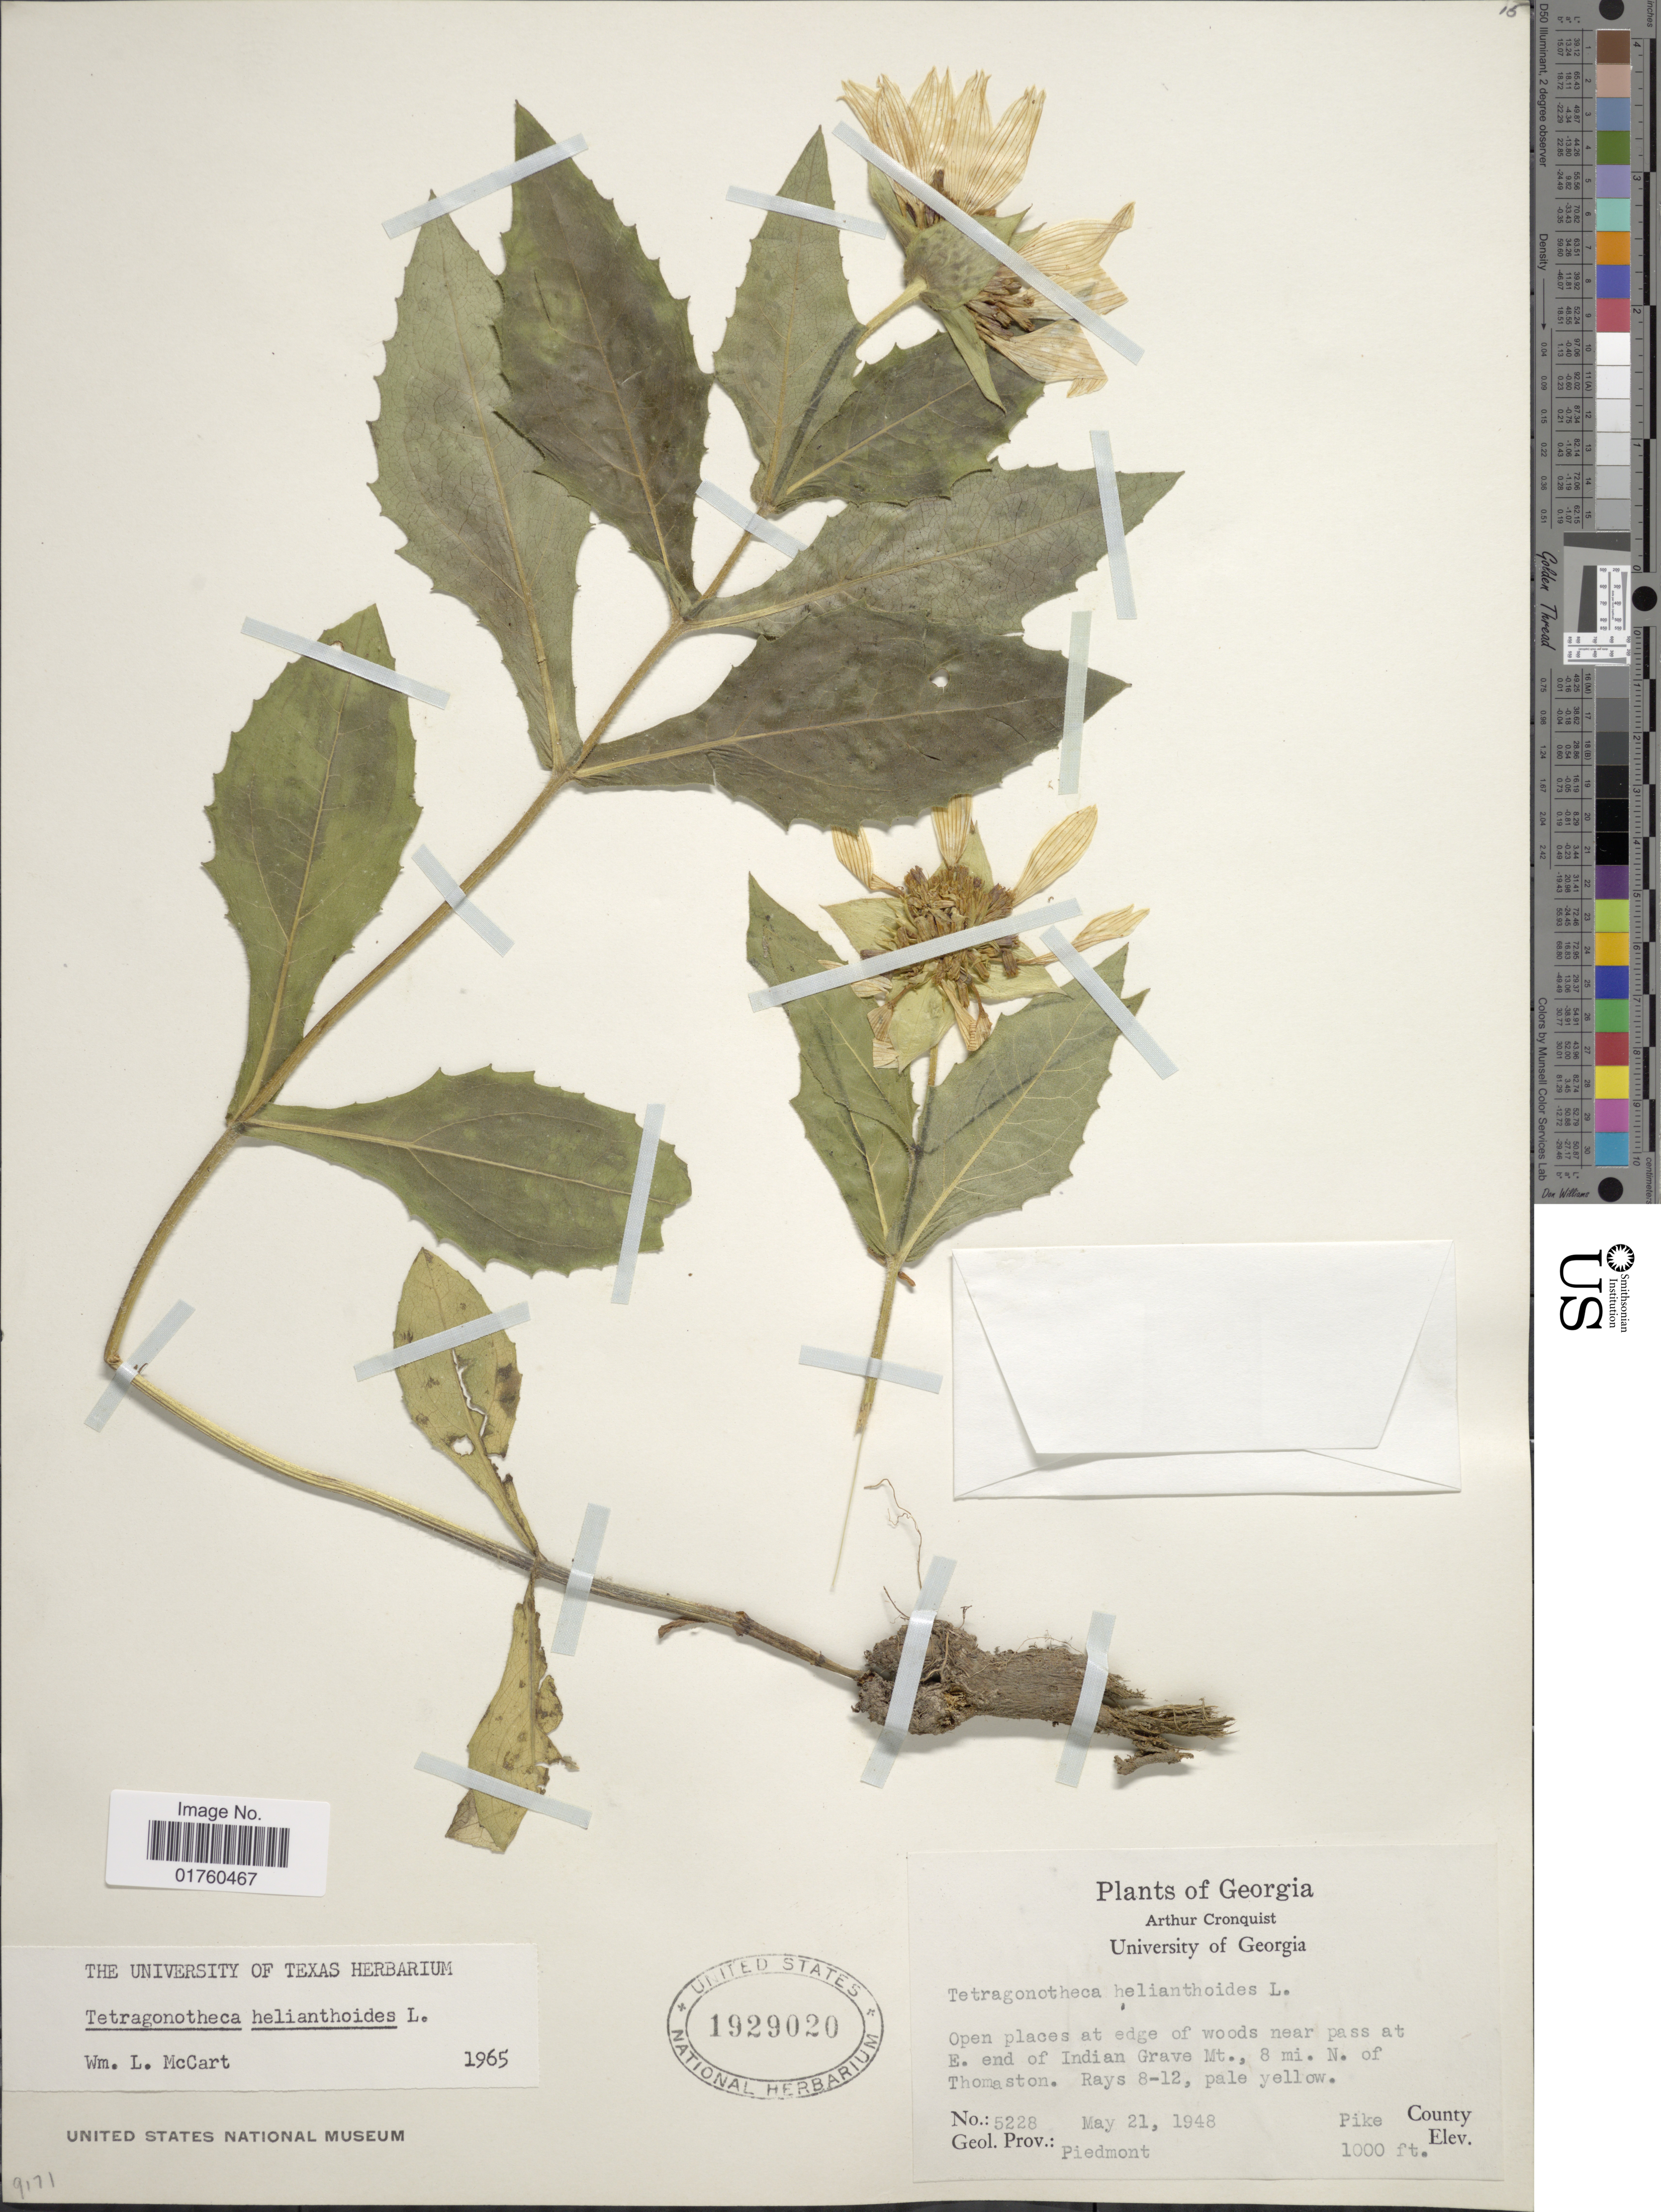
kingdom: Plantae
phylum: Tracheophyta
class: Magnoliopsida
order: Asterales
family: Asteraceae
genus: Tetragonotheca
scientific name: Tetragonotheca helianthoides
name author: L.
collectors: A. J. Cronquist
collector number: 5228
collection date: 1948-05-21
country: United States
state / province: Georgia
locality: Woods near pass at E. end of Indian Grave Mt., 8 mi. N of Thomaston. Pike County. Piedmont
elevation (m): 305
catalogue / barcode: US 1929020